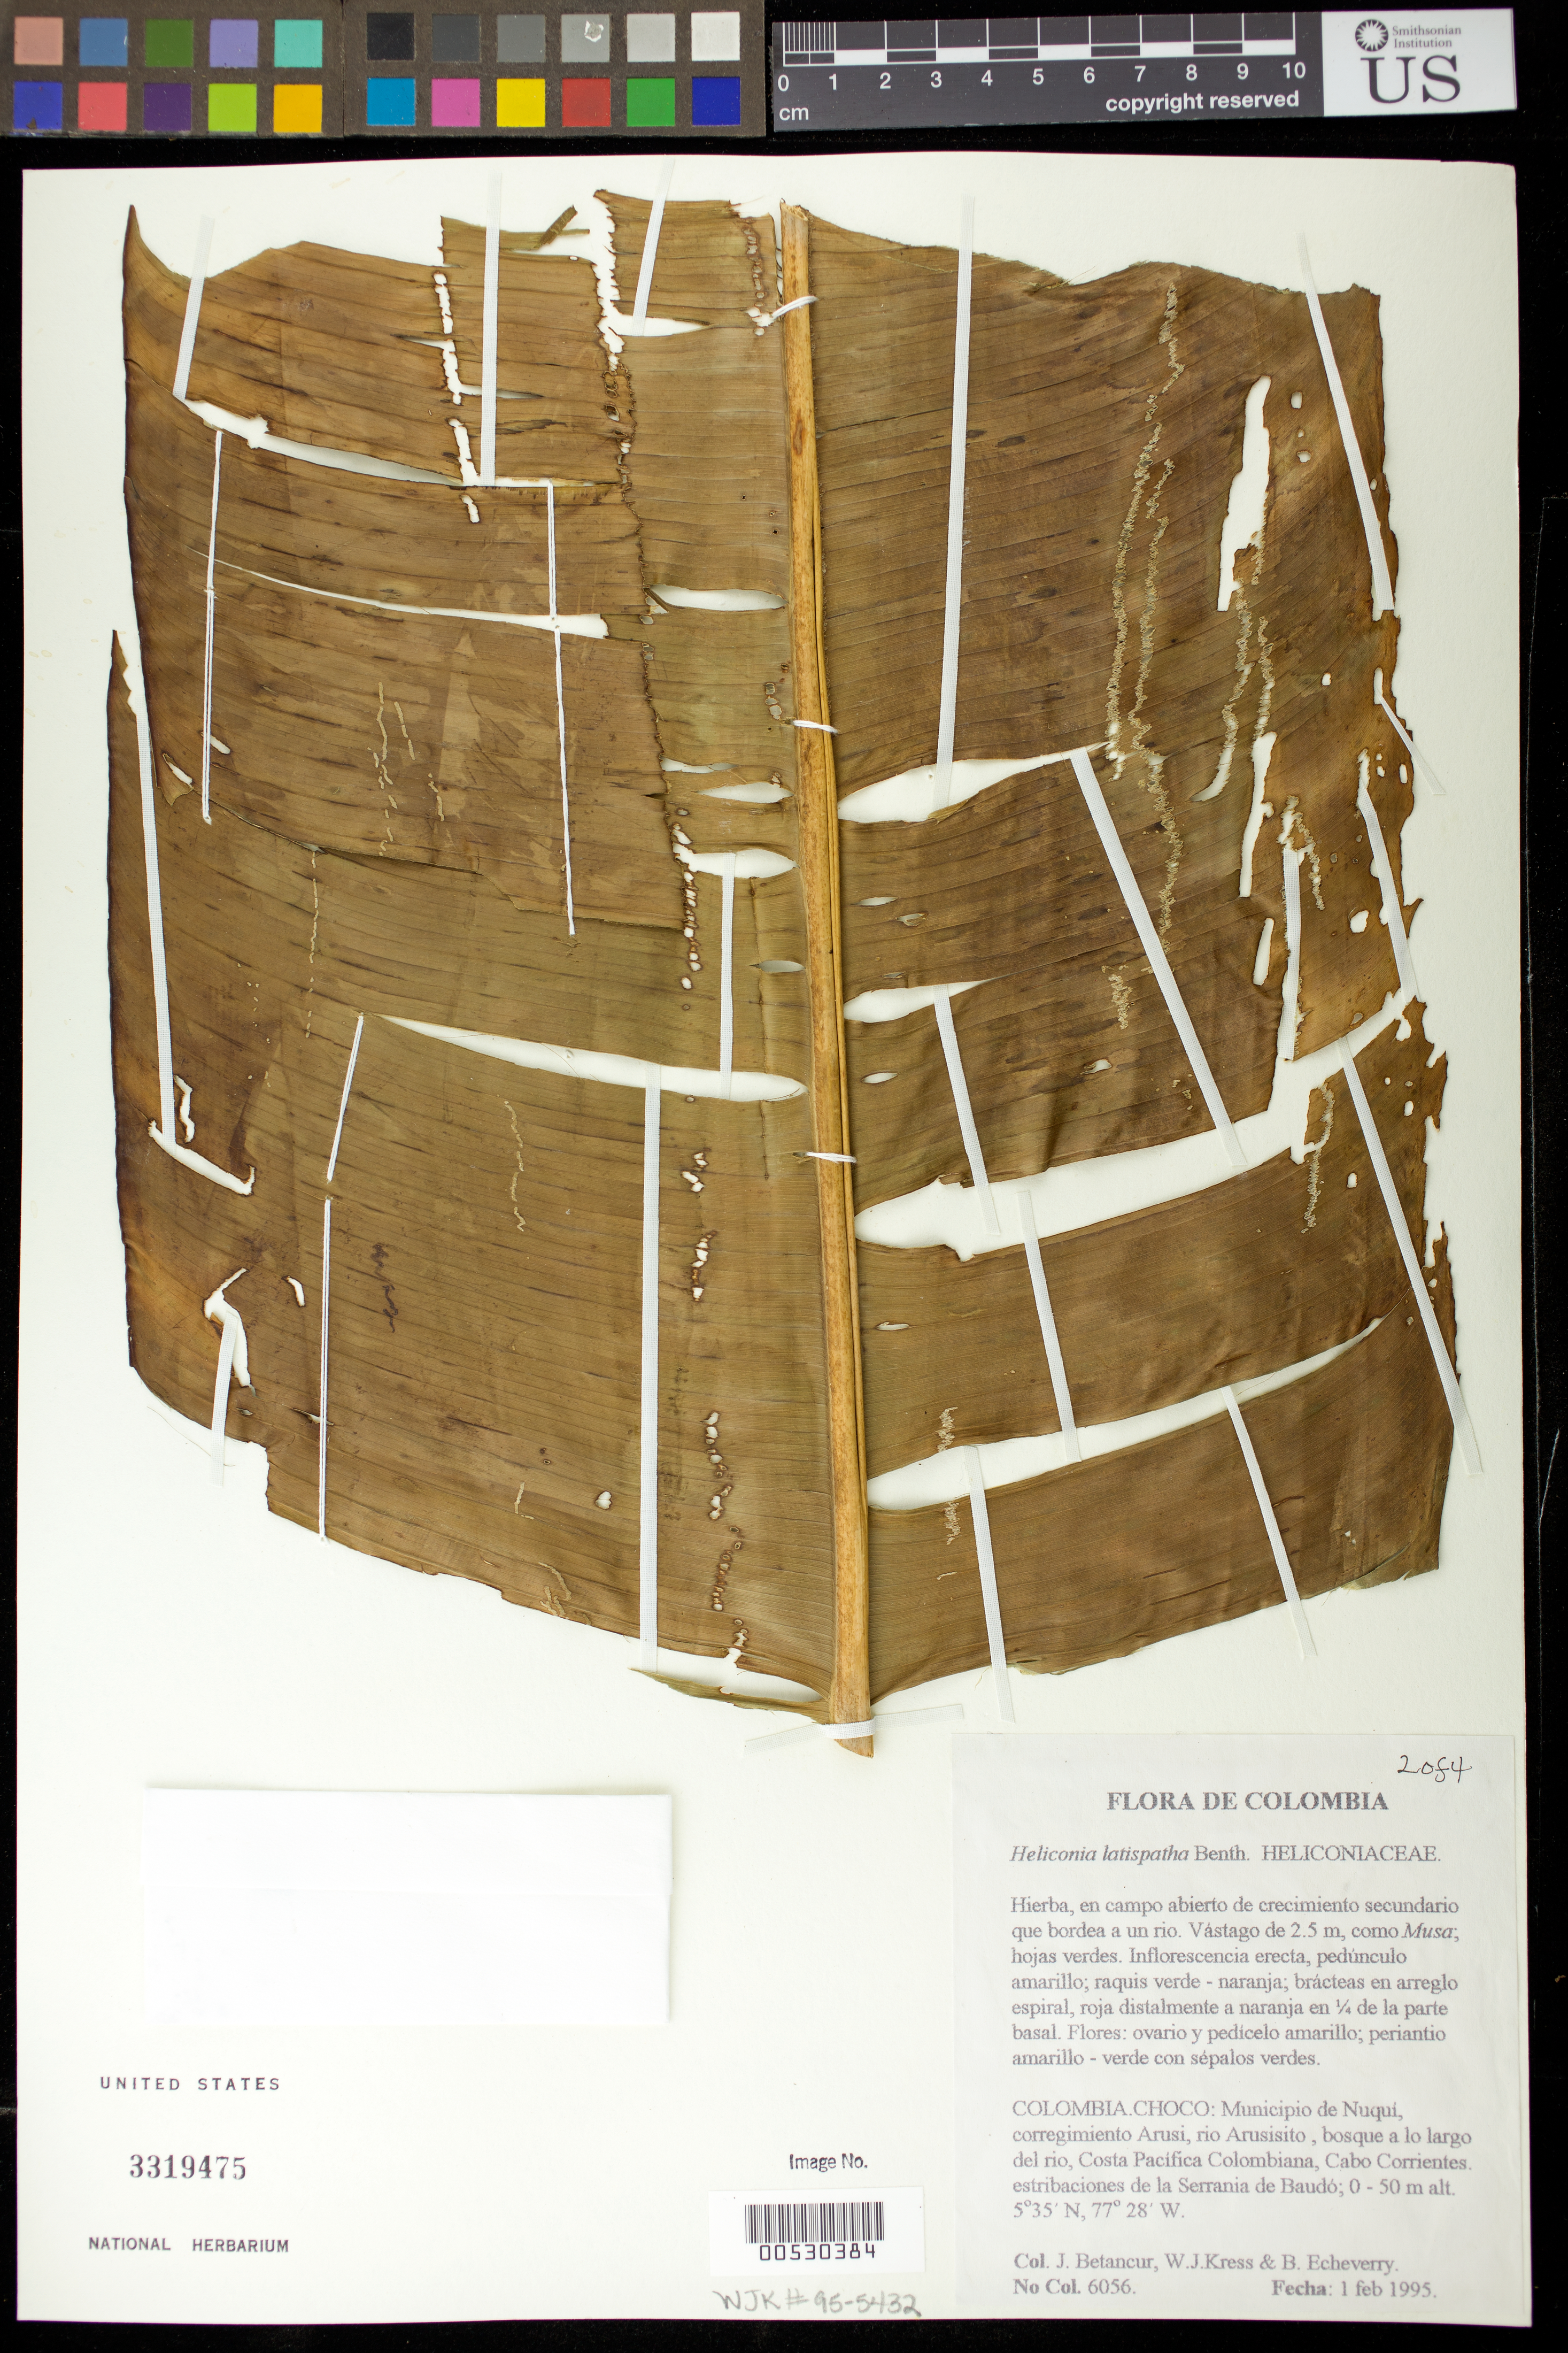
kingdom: Plantae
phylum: Tracheophyta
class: Liliopsida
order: Zingiberales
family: Heliconiaceae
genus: Heliconia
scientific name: Heliconia latispatha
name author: Benth.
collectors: J. C. Betancur, W. J. Kress & B. Echeverry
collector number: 6056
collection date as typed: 01 Feb 1990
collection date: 1990-02-01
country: Colombia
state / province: Chocó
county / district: Nuqui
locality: Rio Arusicito, just south of Arusi.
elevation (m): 0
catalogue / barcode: US 3319475